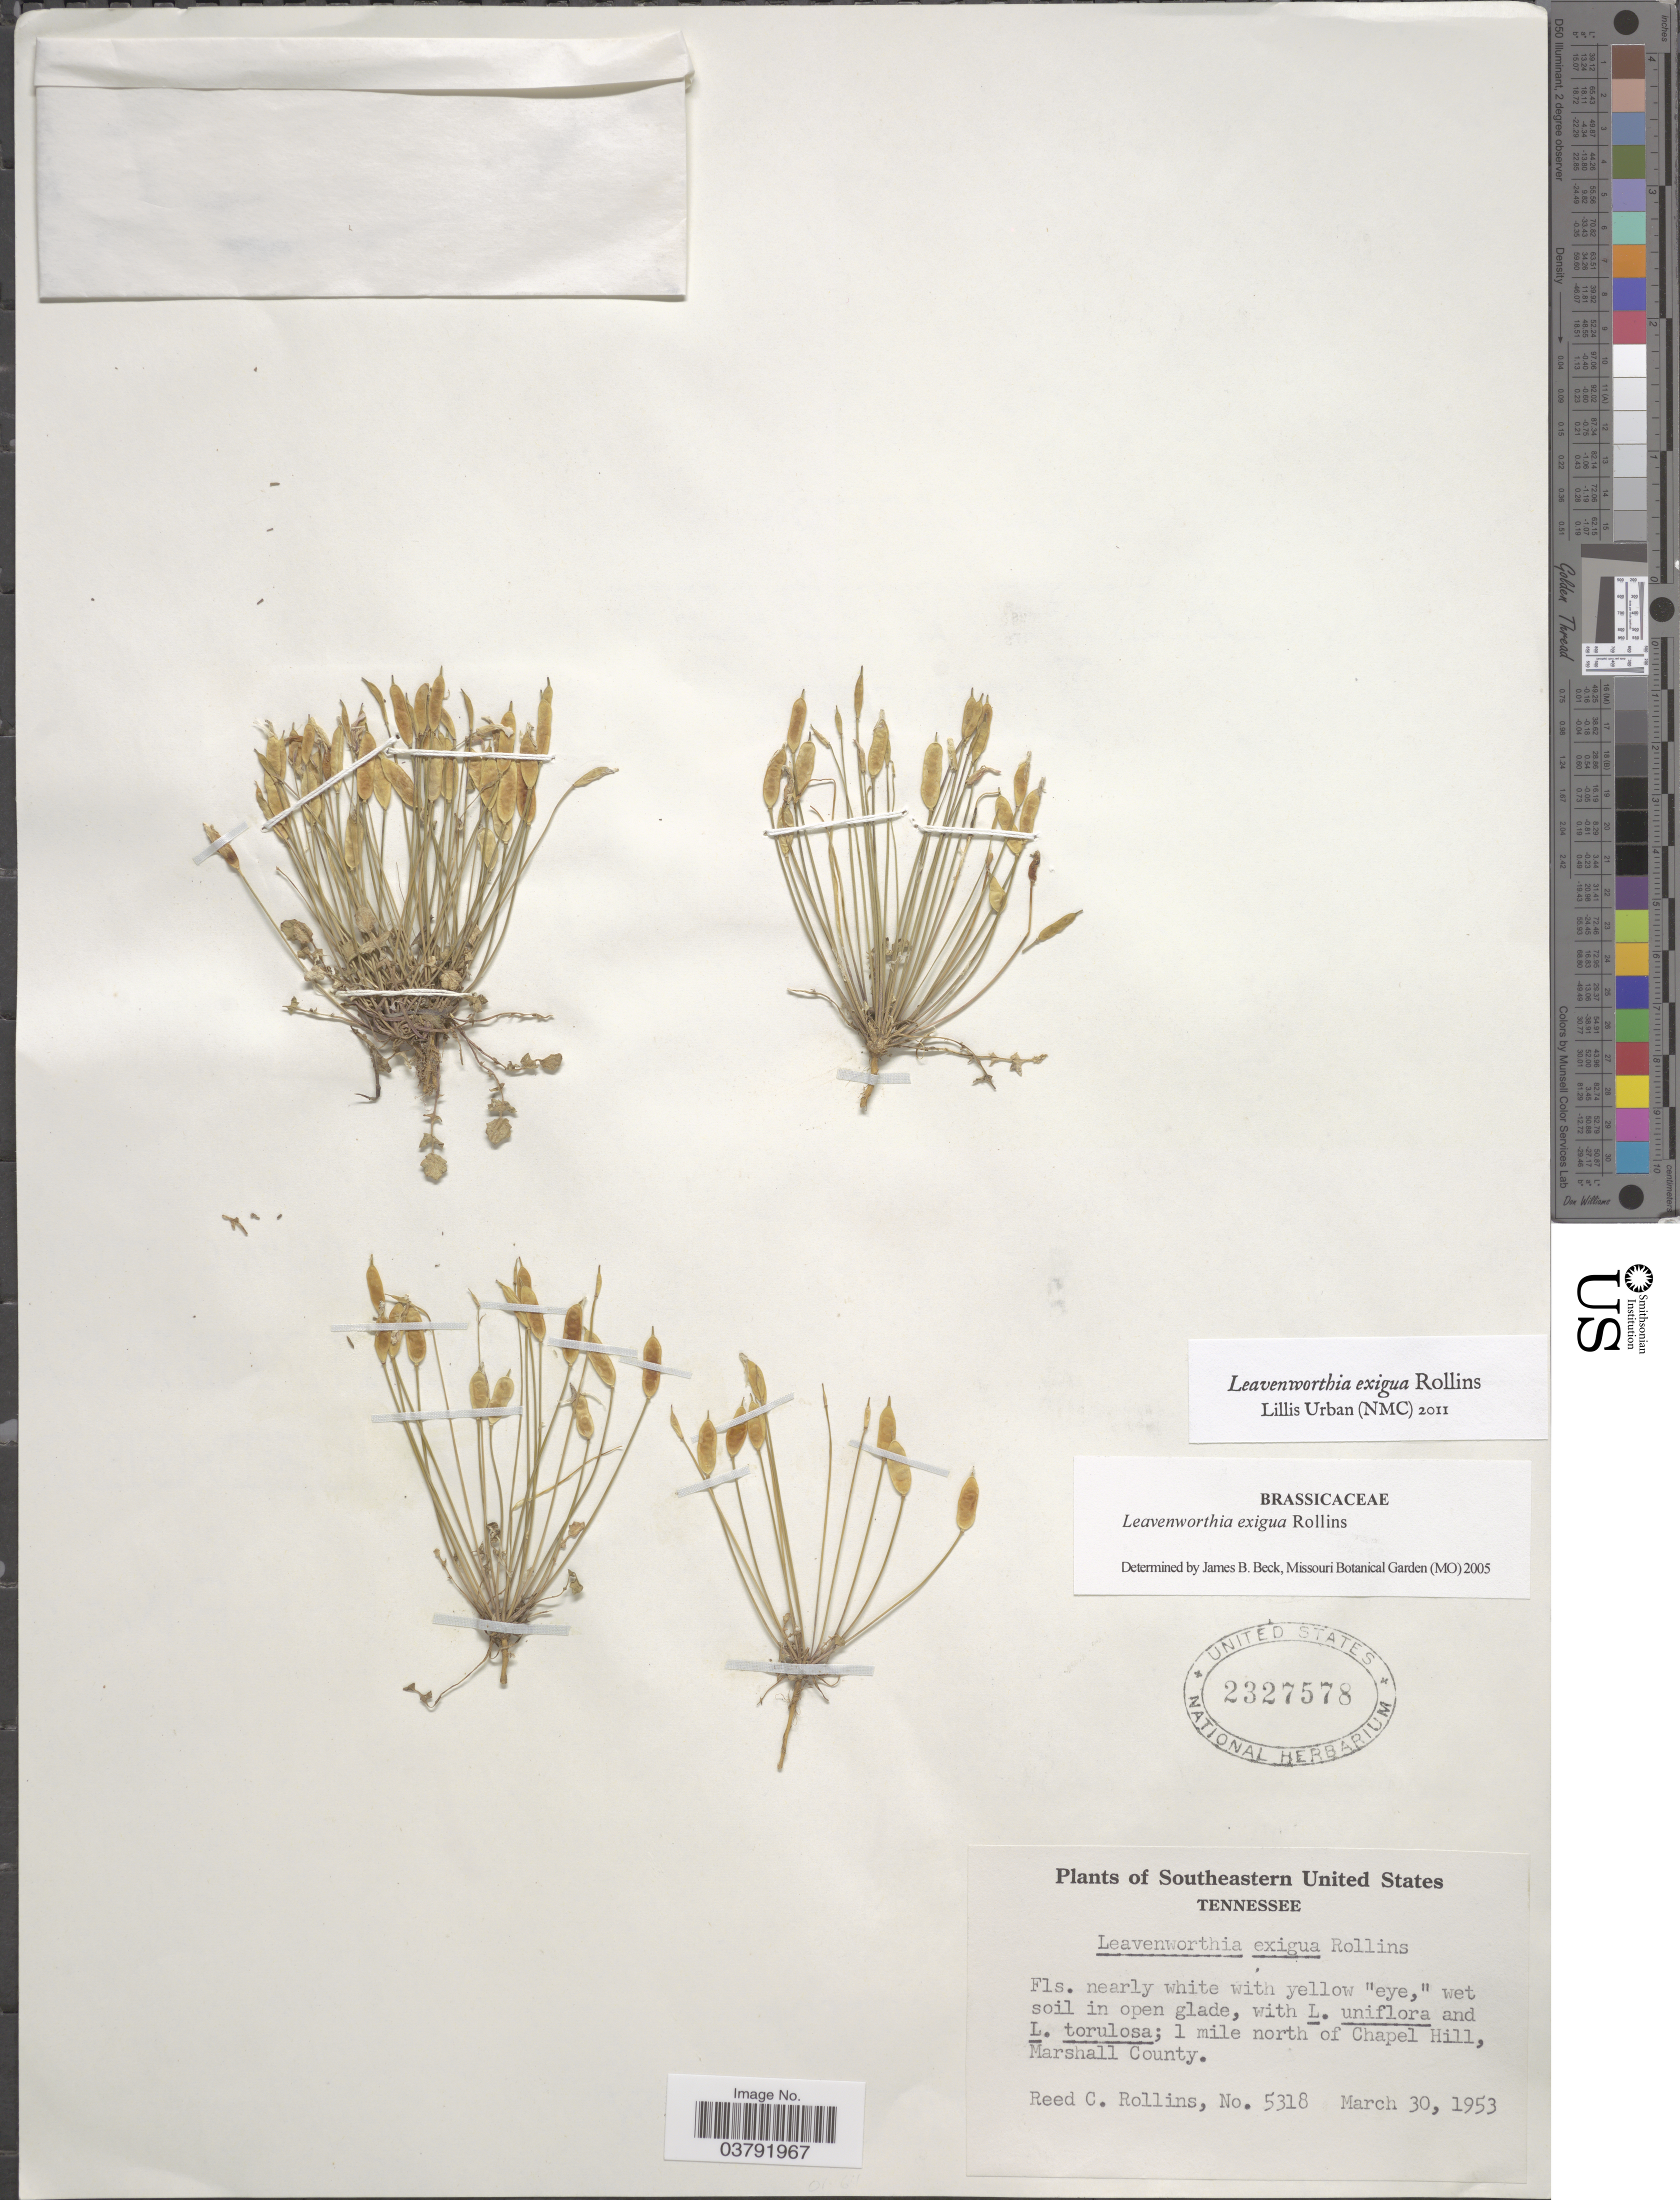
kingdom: Plantae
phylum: Tracheophyta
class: Magnoliopsida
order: Brassicales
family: Brassicaceae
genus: Leavenworthia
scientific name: Leavenworthia exigua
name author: Rollins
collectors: R. C. Rollins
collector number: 5318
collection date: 1953-03-30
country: United States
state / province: Tennessee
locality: Southeastern United States. 1 mile north of Chapel Hill, Marshall County.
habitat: wet soil in open glade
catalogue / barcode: US 2327578